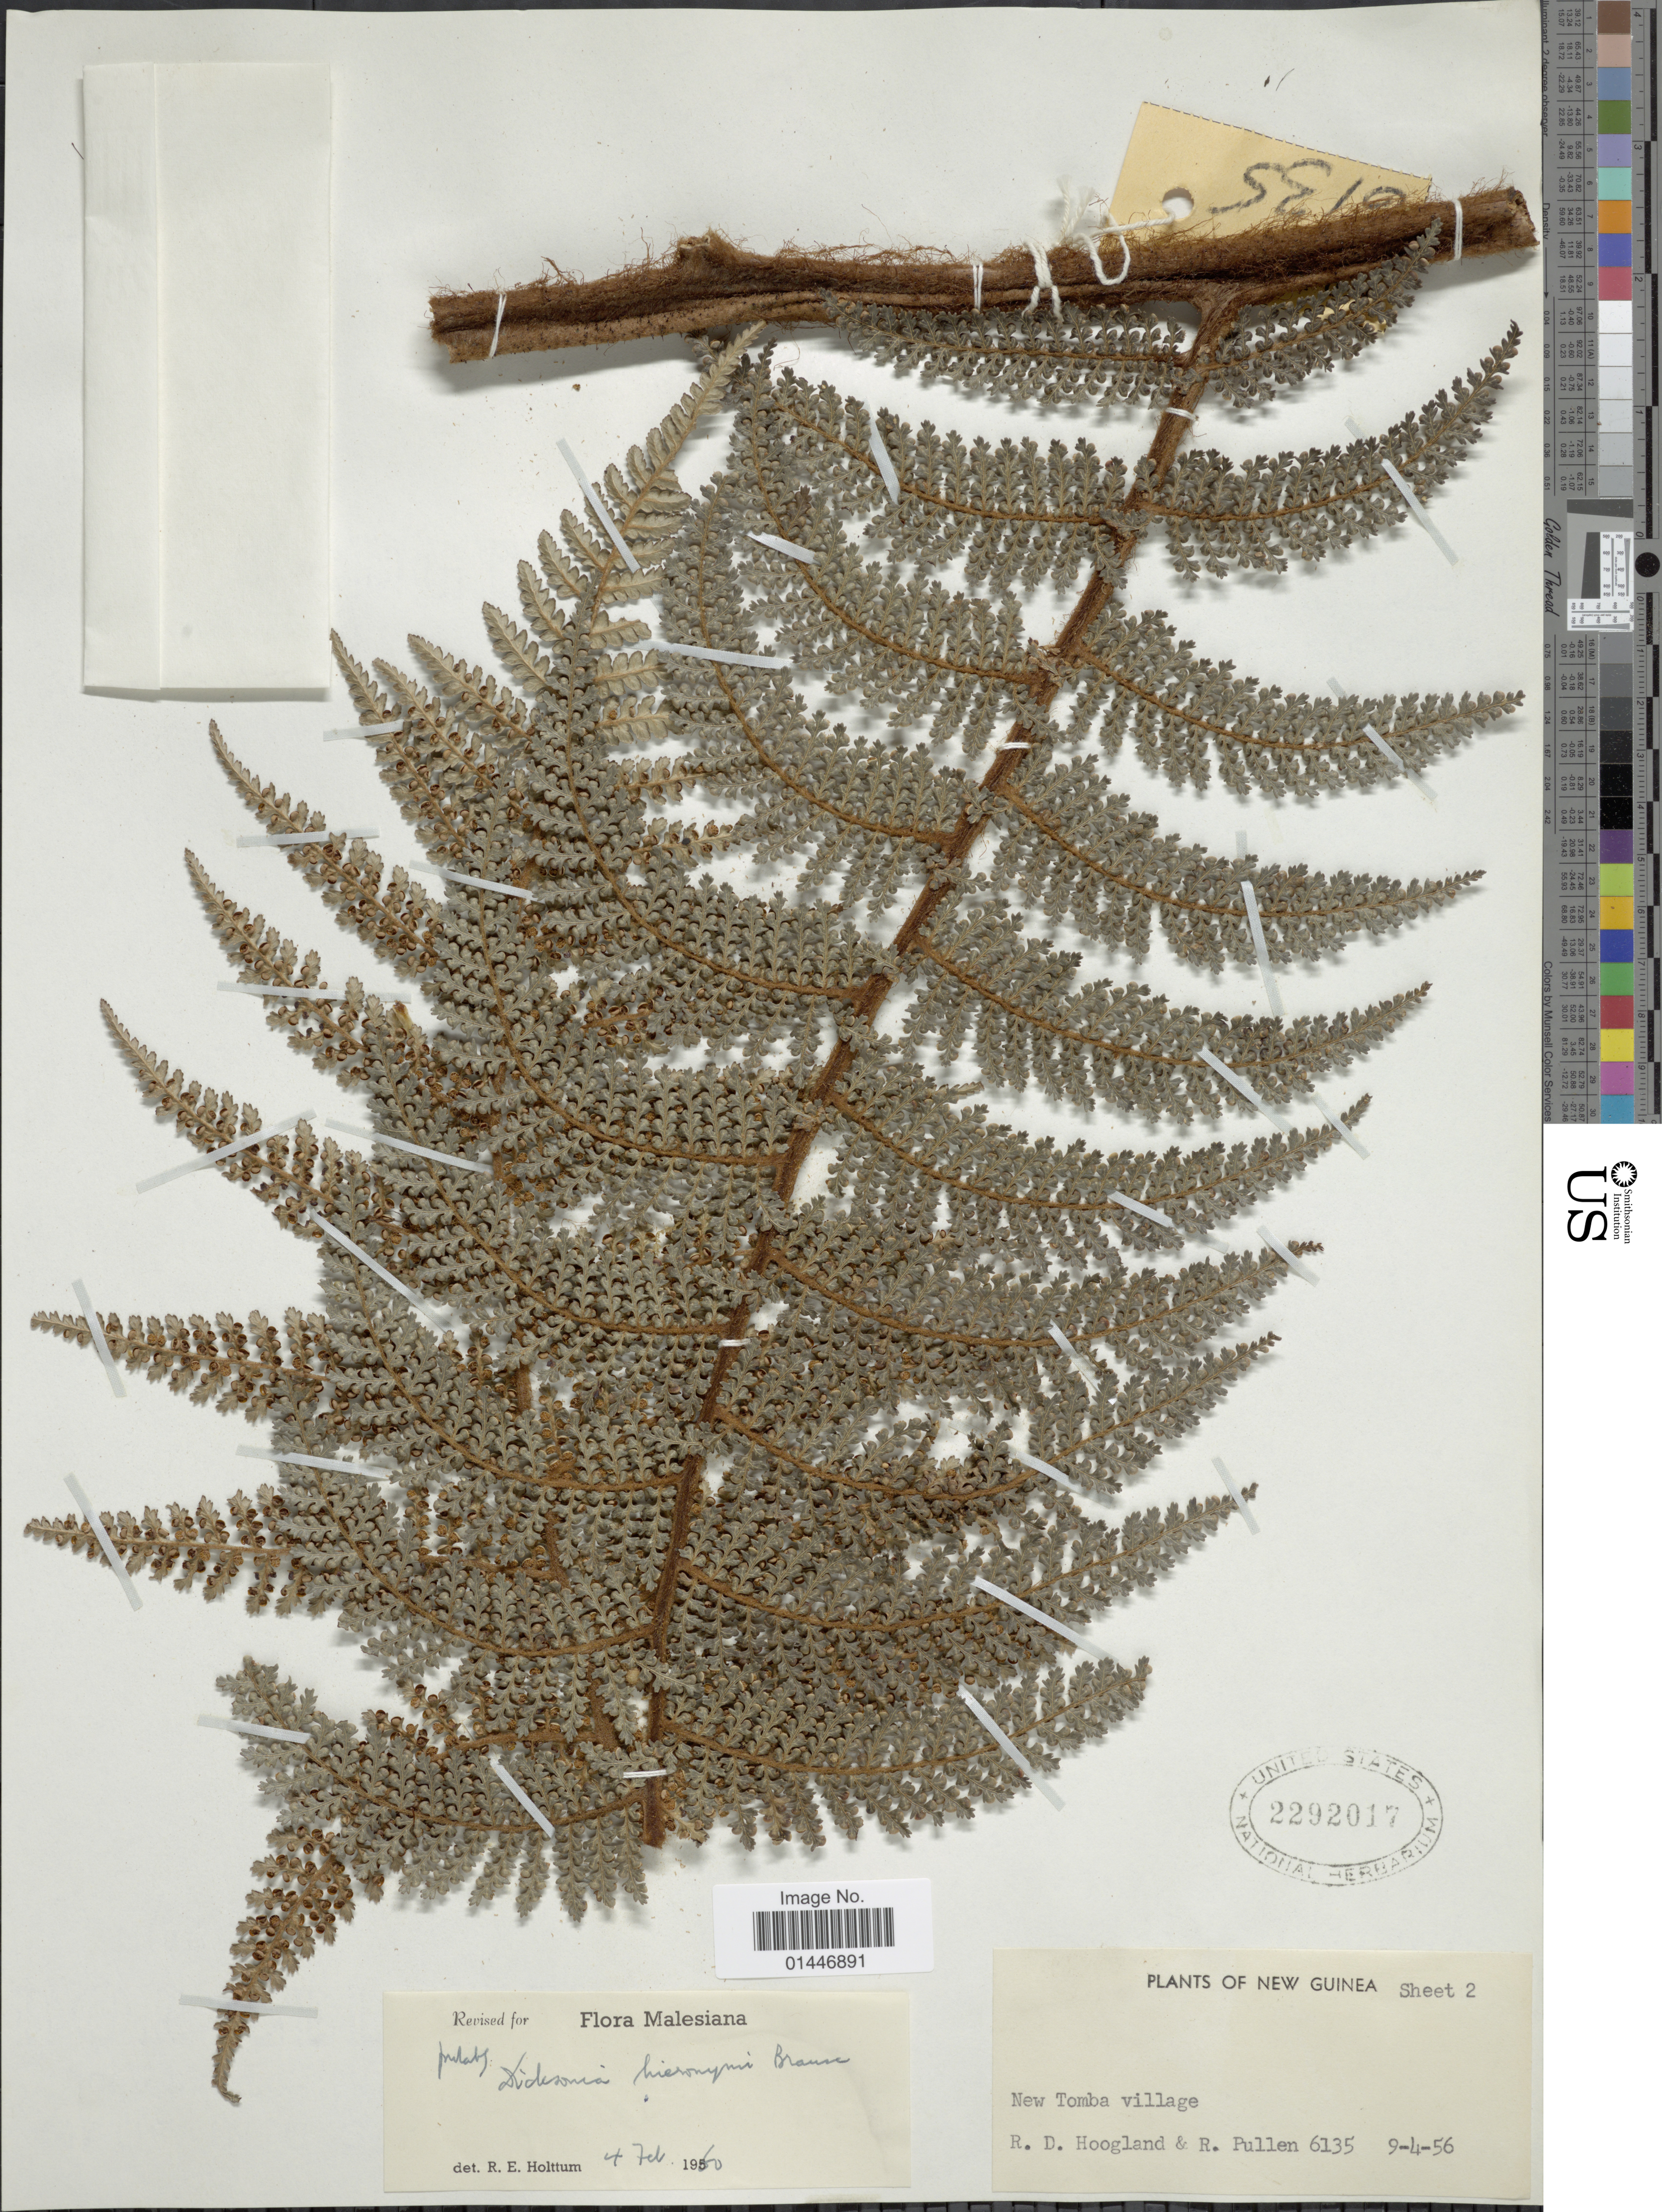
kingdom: Plantae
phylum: Tracheophyta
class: Polypodiopsida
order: Cyatheales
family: Dicksoniaceae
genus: Dicksonia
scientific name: Dicksonia lanigera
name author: Holttum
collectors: R. D. Hoogland & R. Pullen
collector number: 6135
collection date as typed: Transcribed d/m/y: 9/4/56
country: Papua New Guinea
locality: New Guinea, New Tomba Village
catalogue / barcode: US 2292017